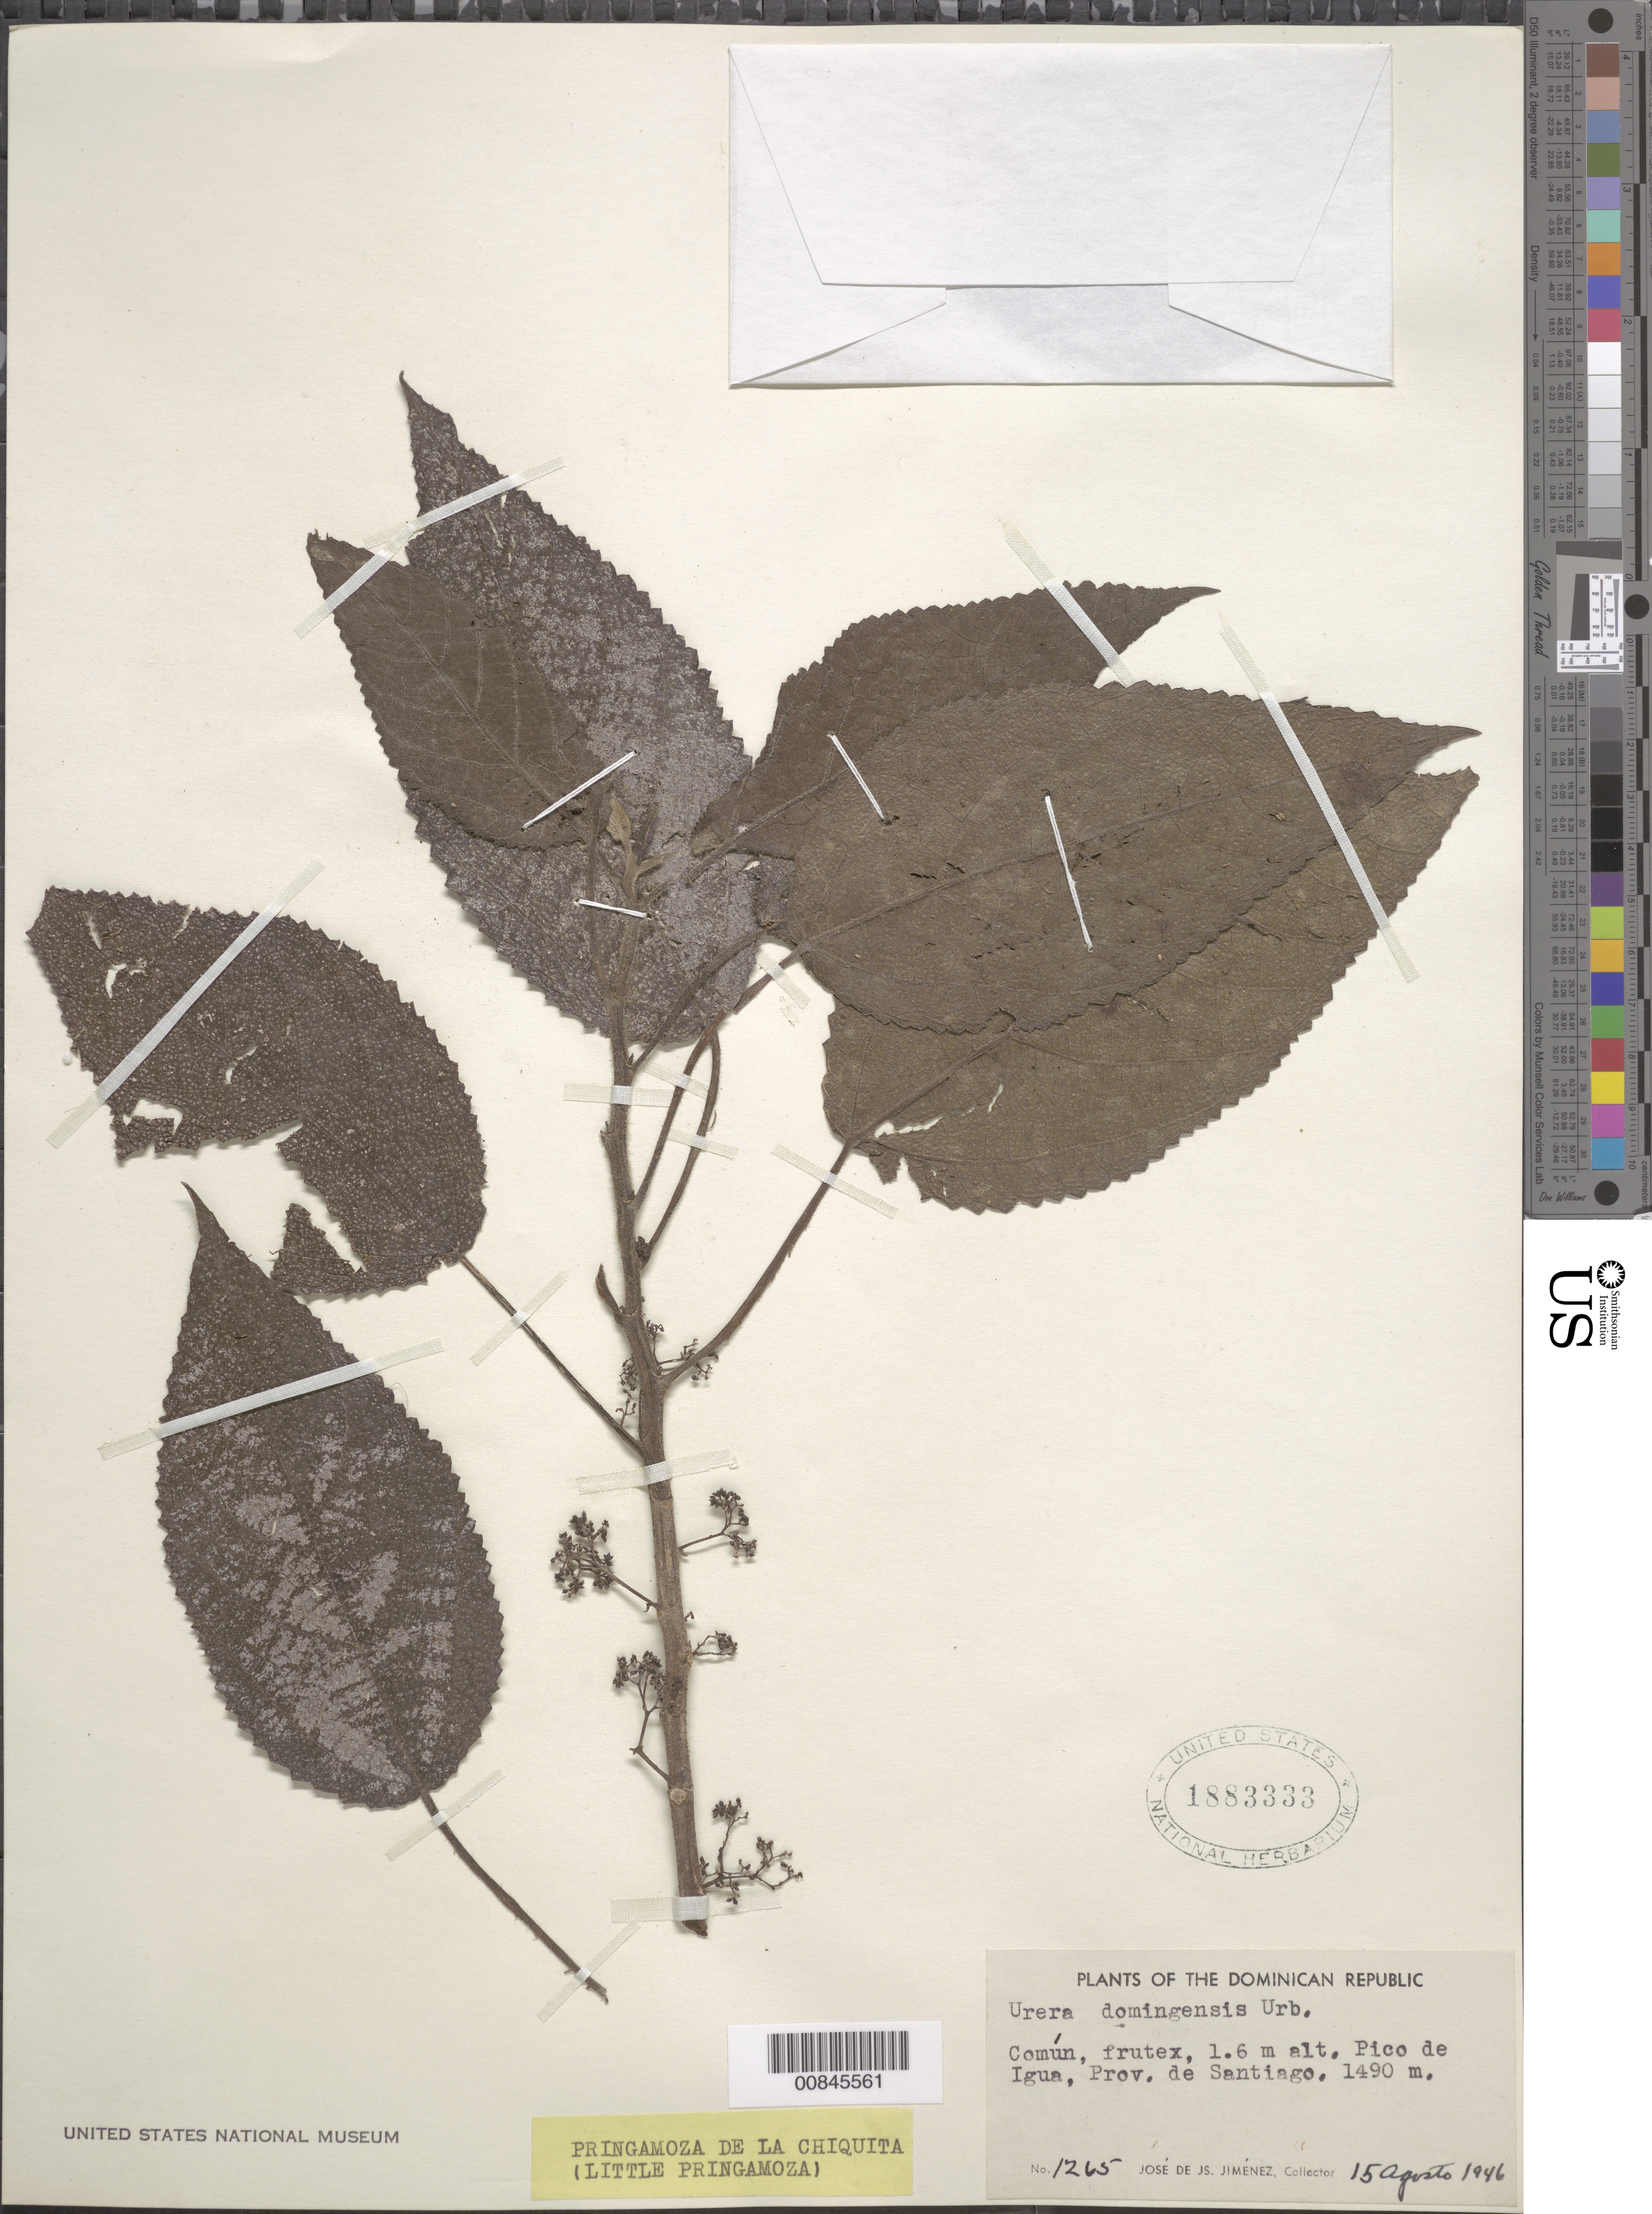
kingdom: Plantae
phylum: Tracheophyta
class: Magnoliopsida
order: Rosales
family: Urticaceae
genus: Urera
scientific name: Urera domingensis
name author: Urb.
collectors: J. J. Jiménez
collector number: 1265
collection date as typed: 15 Aug 1946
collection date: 1946-08-15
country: Dominican Republic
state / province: Santiago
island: Hispaniola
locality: Pico de Igua.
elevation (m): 1490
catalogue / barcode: US 1883333